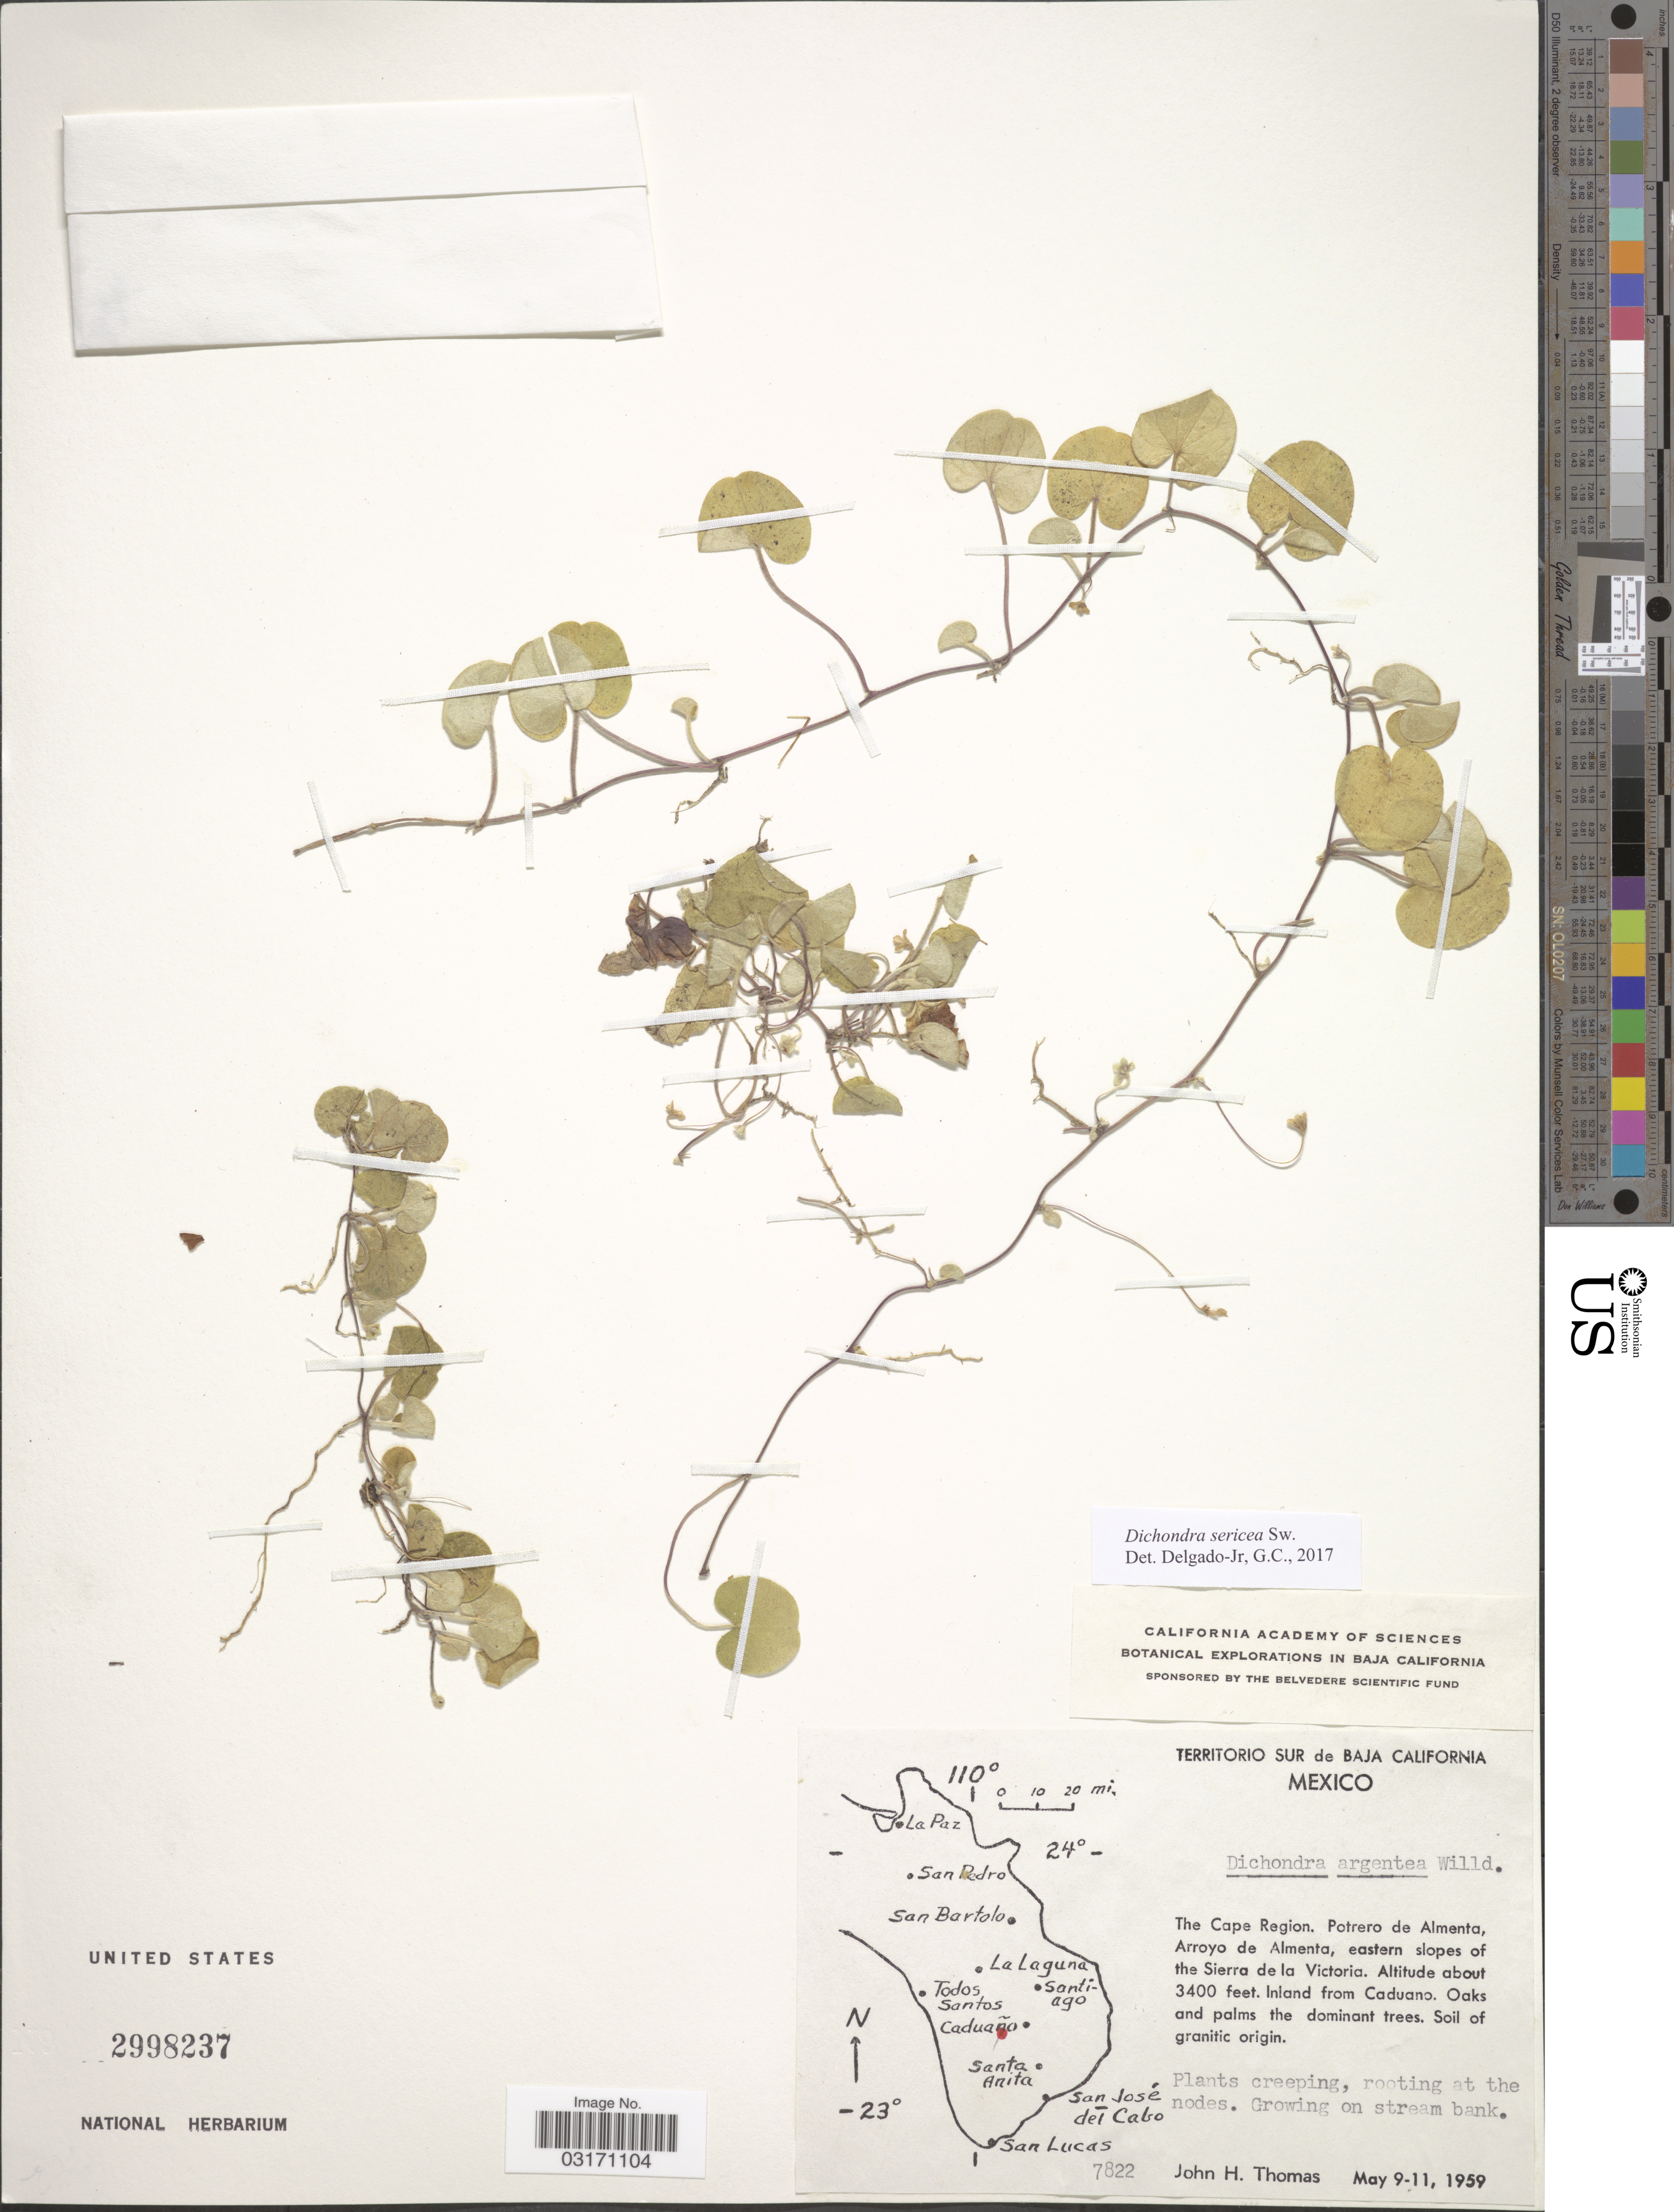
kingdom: Plantae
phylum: Tracheophyta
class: Magnoliopsida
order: Solanales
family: Convolvulaceae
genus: Dichondra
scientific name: Dichondra sericea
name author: Sw.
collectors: J. H. Thomas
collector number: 7822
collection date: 1959-05-09/1959-05-11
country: Mexico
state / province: Baja California Sur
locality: The Cape Region. Potrero de Almenta, Arroyo de Almenta, eastern slopes of the Sierra de la Victoria.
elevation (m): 1036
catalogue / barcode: US 2998237